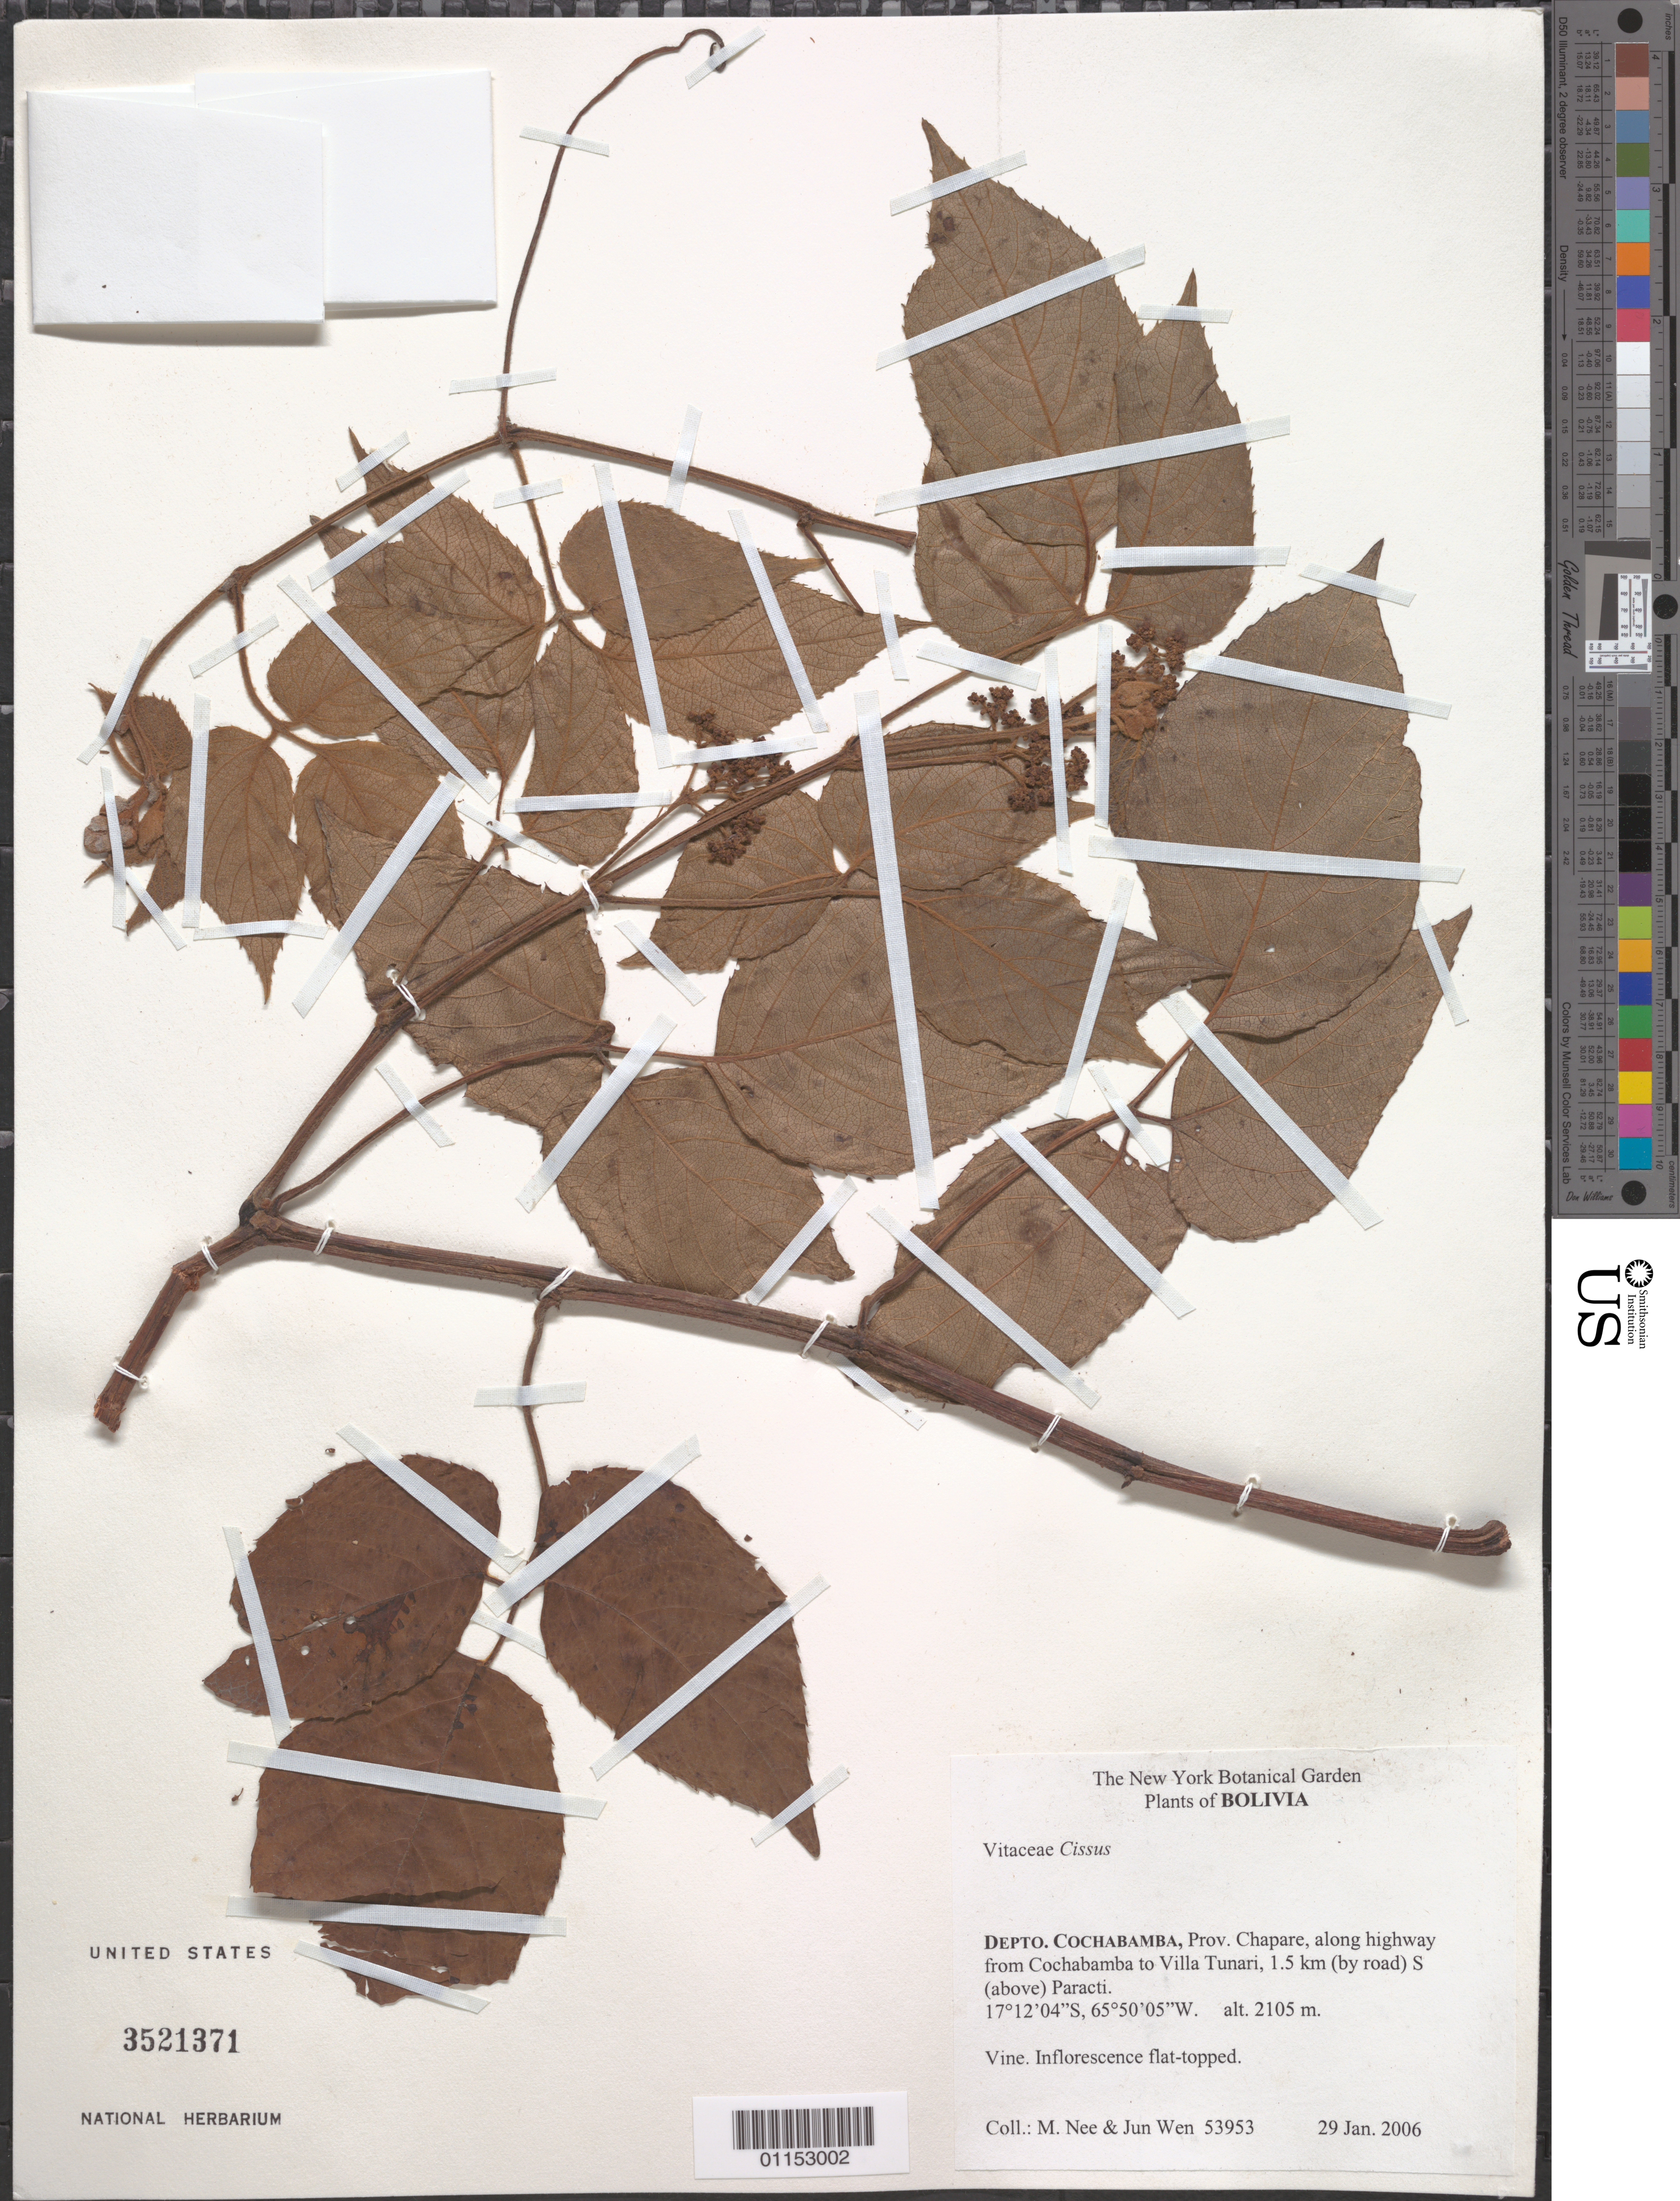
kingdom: Plantae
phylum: Tracheophyta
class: Magnoliopsida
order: Vitales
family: Vitaceae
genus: Cissus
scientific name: Cissus sp.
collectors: M. Nee & J. Wen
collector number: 53953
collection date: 2006-01-29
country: Bolivia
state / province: Cochabamba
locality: Prov. Chapare, along Hwy from Cochabamba to Villa Tunari, 1.5 km (by Rd) S (above) Paracti.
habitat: Vine. Inflorescence flat-topped.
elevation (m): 2105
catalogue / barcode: US 3521371